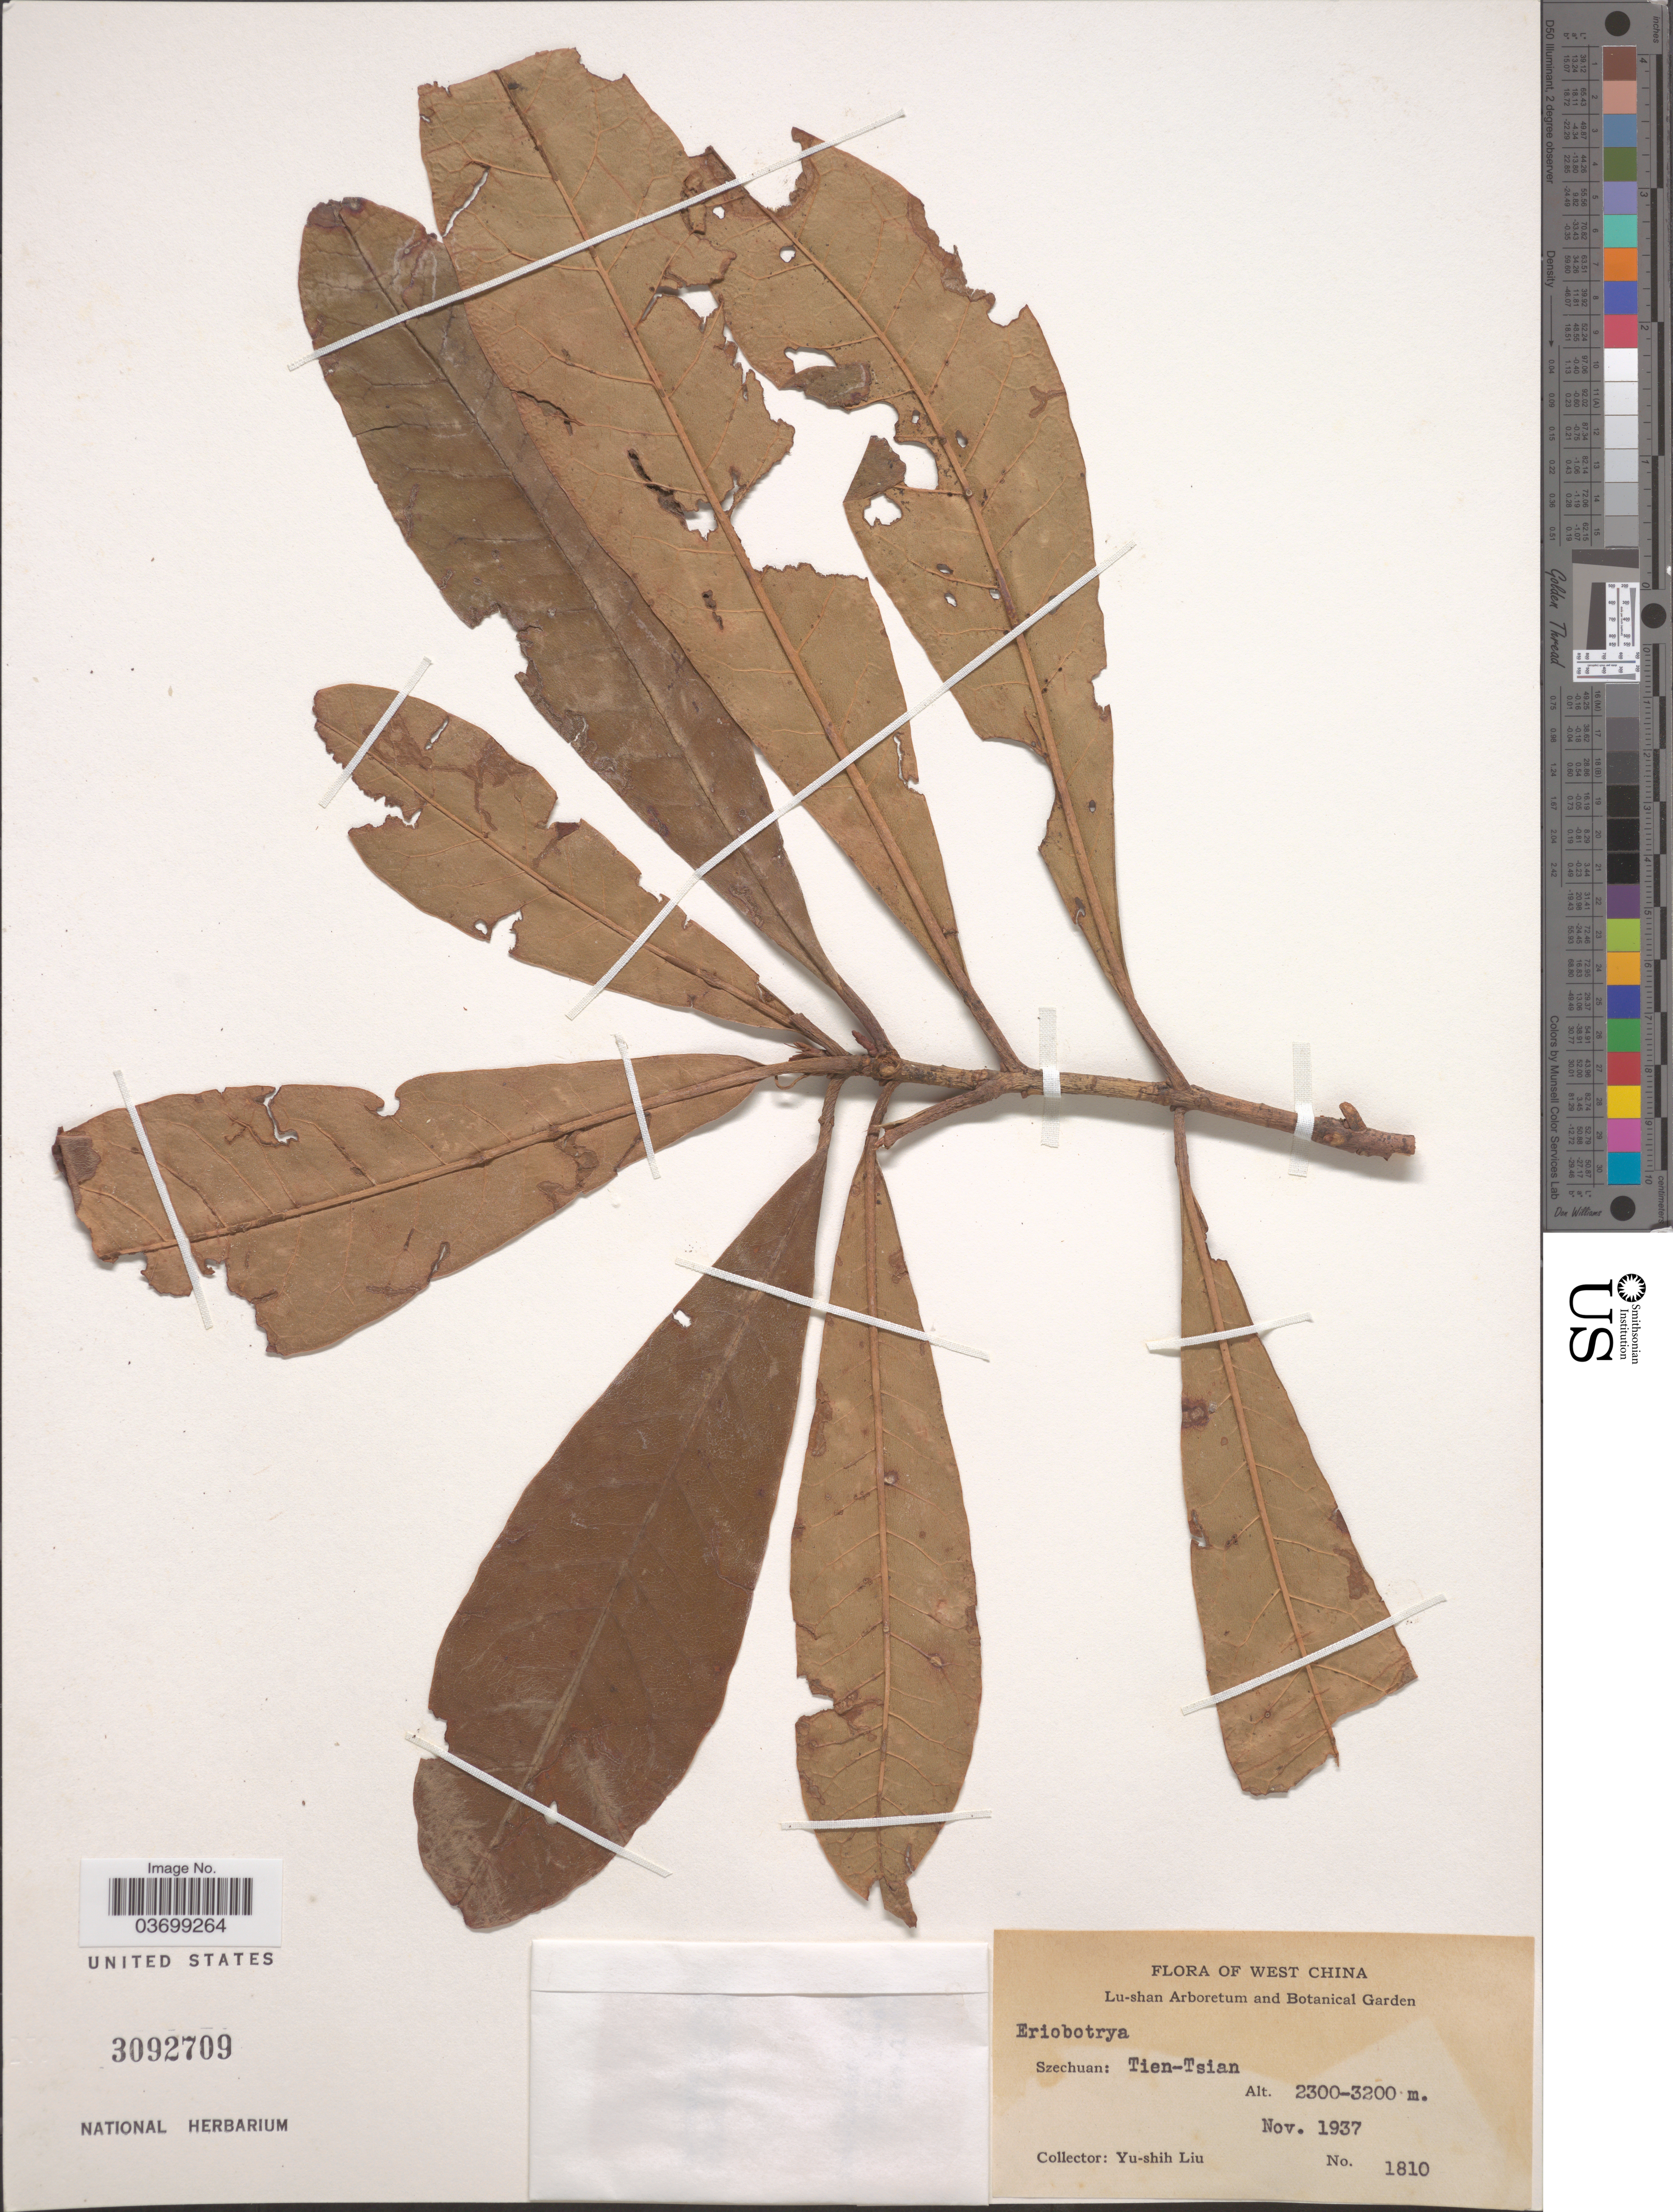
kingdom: Plantae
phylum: Tracheophyta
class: Magnoliopsida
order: Rosales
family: Rosaceae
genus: Rhaphiolepis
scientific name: Rhaphiolepis sp.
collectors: Y.-S. Liu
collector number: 1810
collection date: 1937-11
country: China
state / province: Sichuan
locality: West China. Szechuan: Tien-Tsian.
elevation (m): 2300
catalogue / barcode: US 3092709